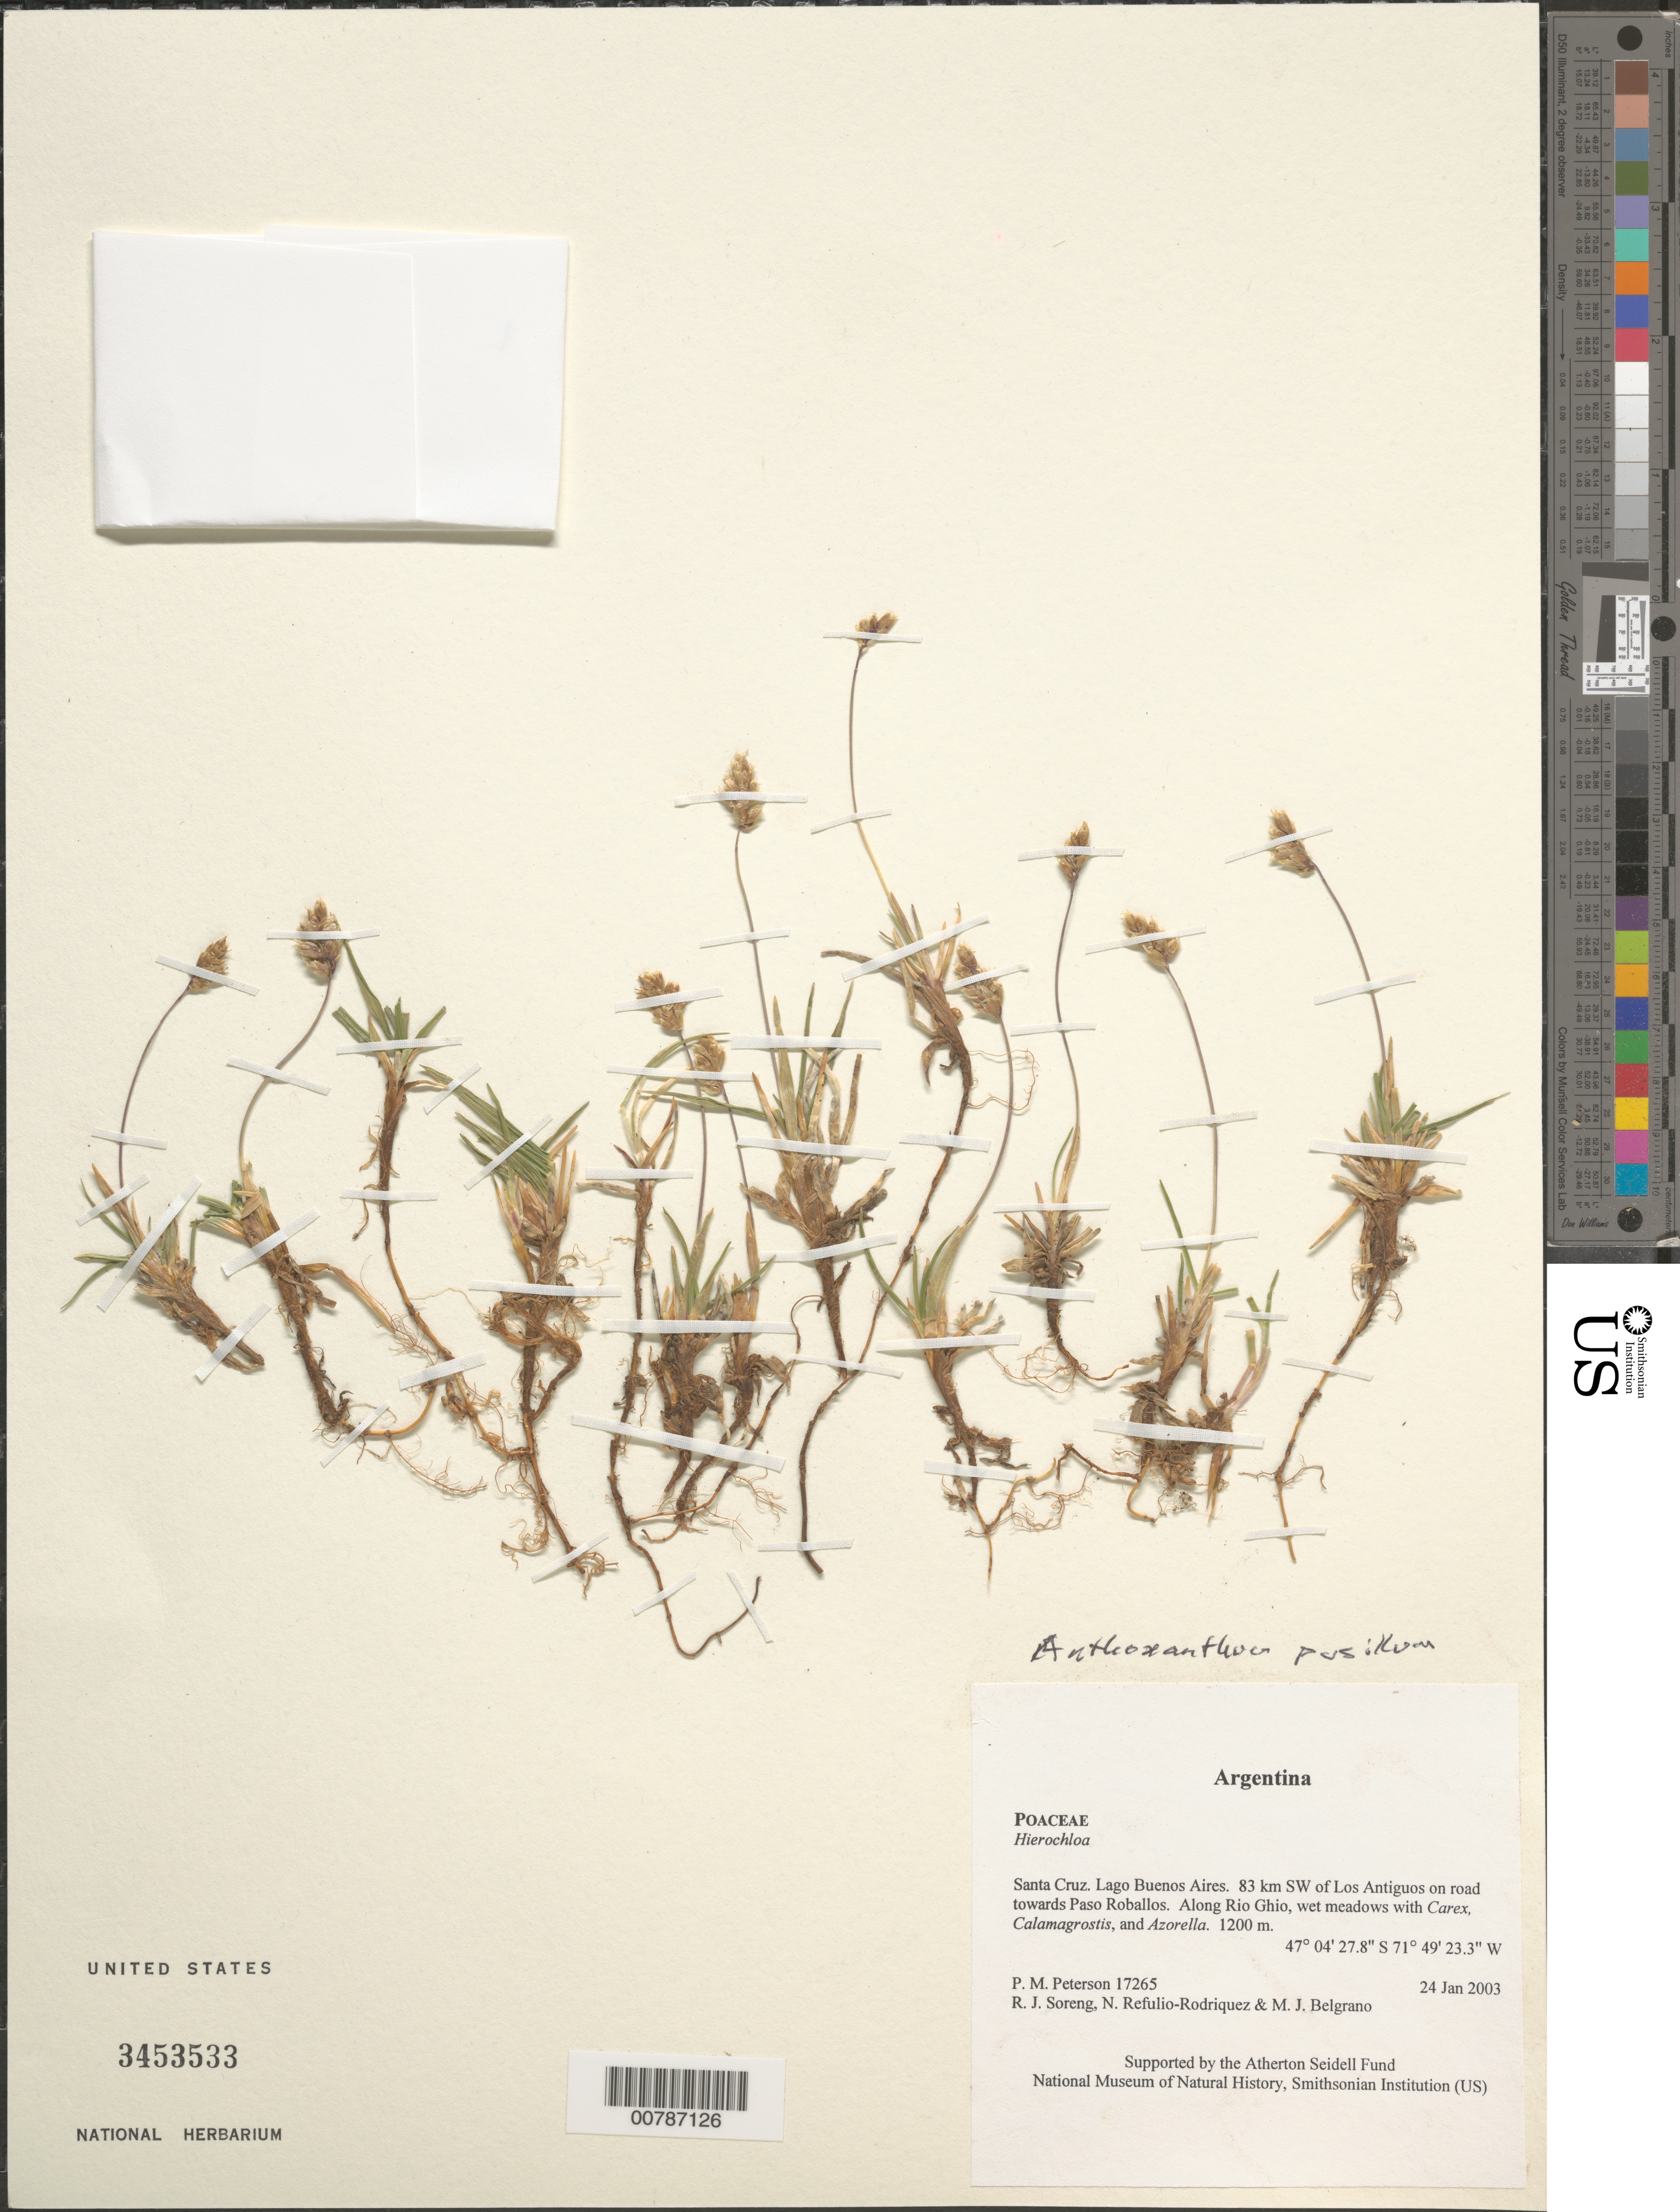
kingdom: Plantae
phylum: Tracheophyta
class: Liliopsida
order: Poales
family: Poaceae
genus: Anthoxanthum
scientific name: Anthoxanthum pusillum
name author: (Hack. ex Dusén) Veldkamp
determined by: Soreng, Robert J., Research Associate (BOT), Smithsonian Institution - National Museum of Natural History (UNITED STATES)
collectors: P. M. Peterson, R. J. Soreng, N. Refulio-Rodríguez & M. Belgrano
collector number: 17265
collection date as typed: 24 Jan 2003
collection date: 2003-01-24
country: Argentina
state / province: Santa Cruz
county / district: Lago Buenos Aires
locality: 83 km SW of Los Antiguos on road towards Paso Roballos. Along Rio Ghio, wet meadows with Carex, Calamagrostis, and Azorella.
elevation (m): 1200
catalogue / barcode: US 3453533